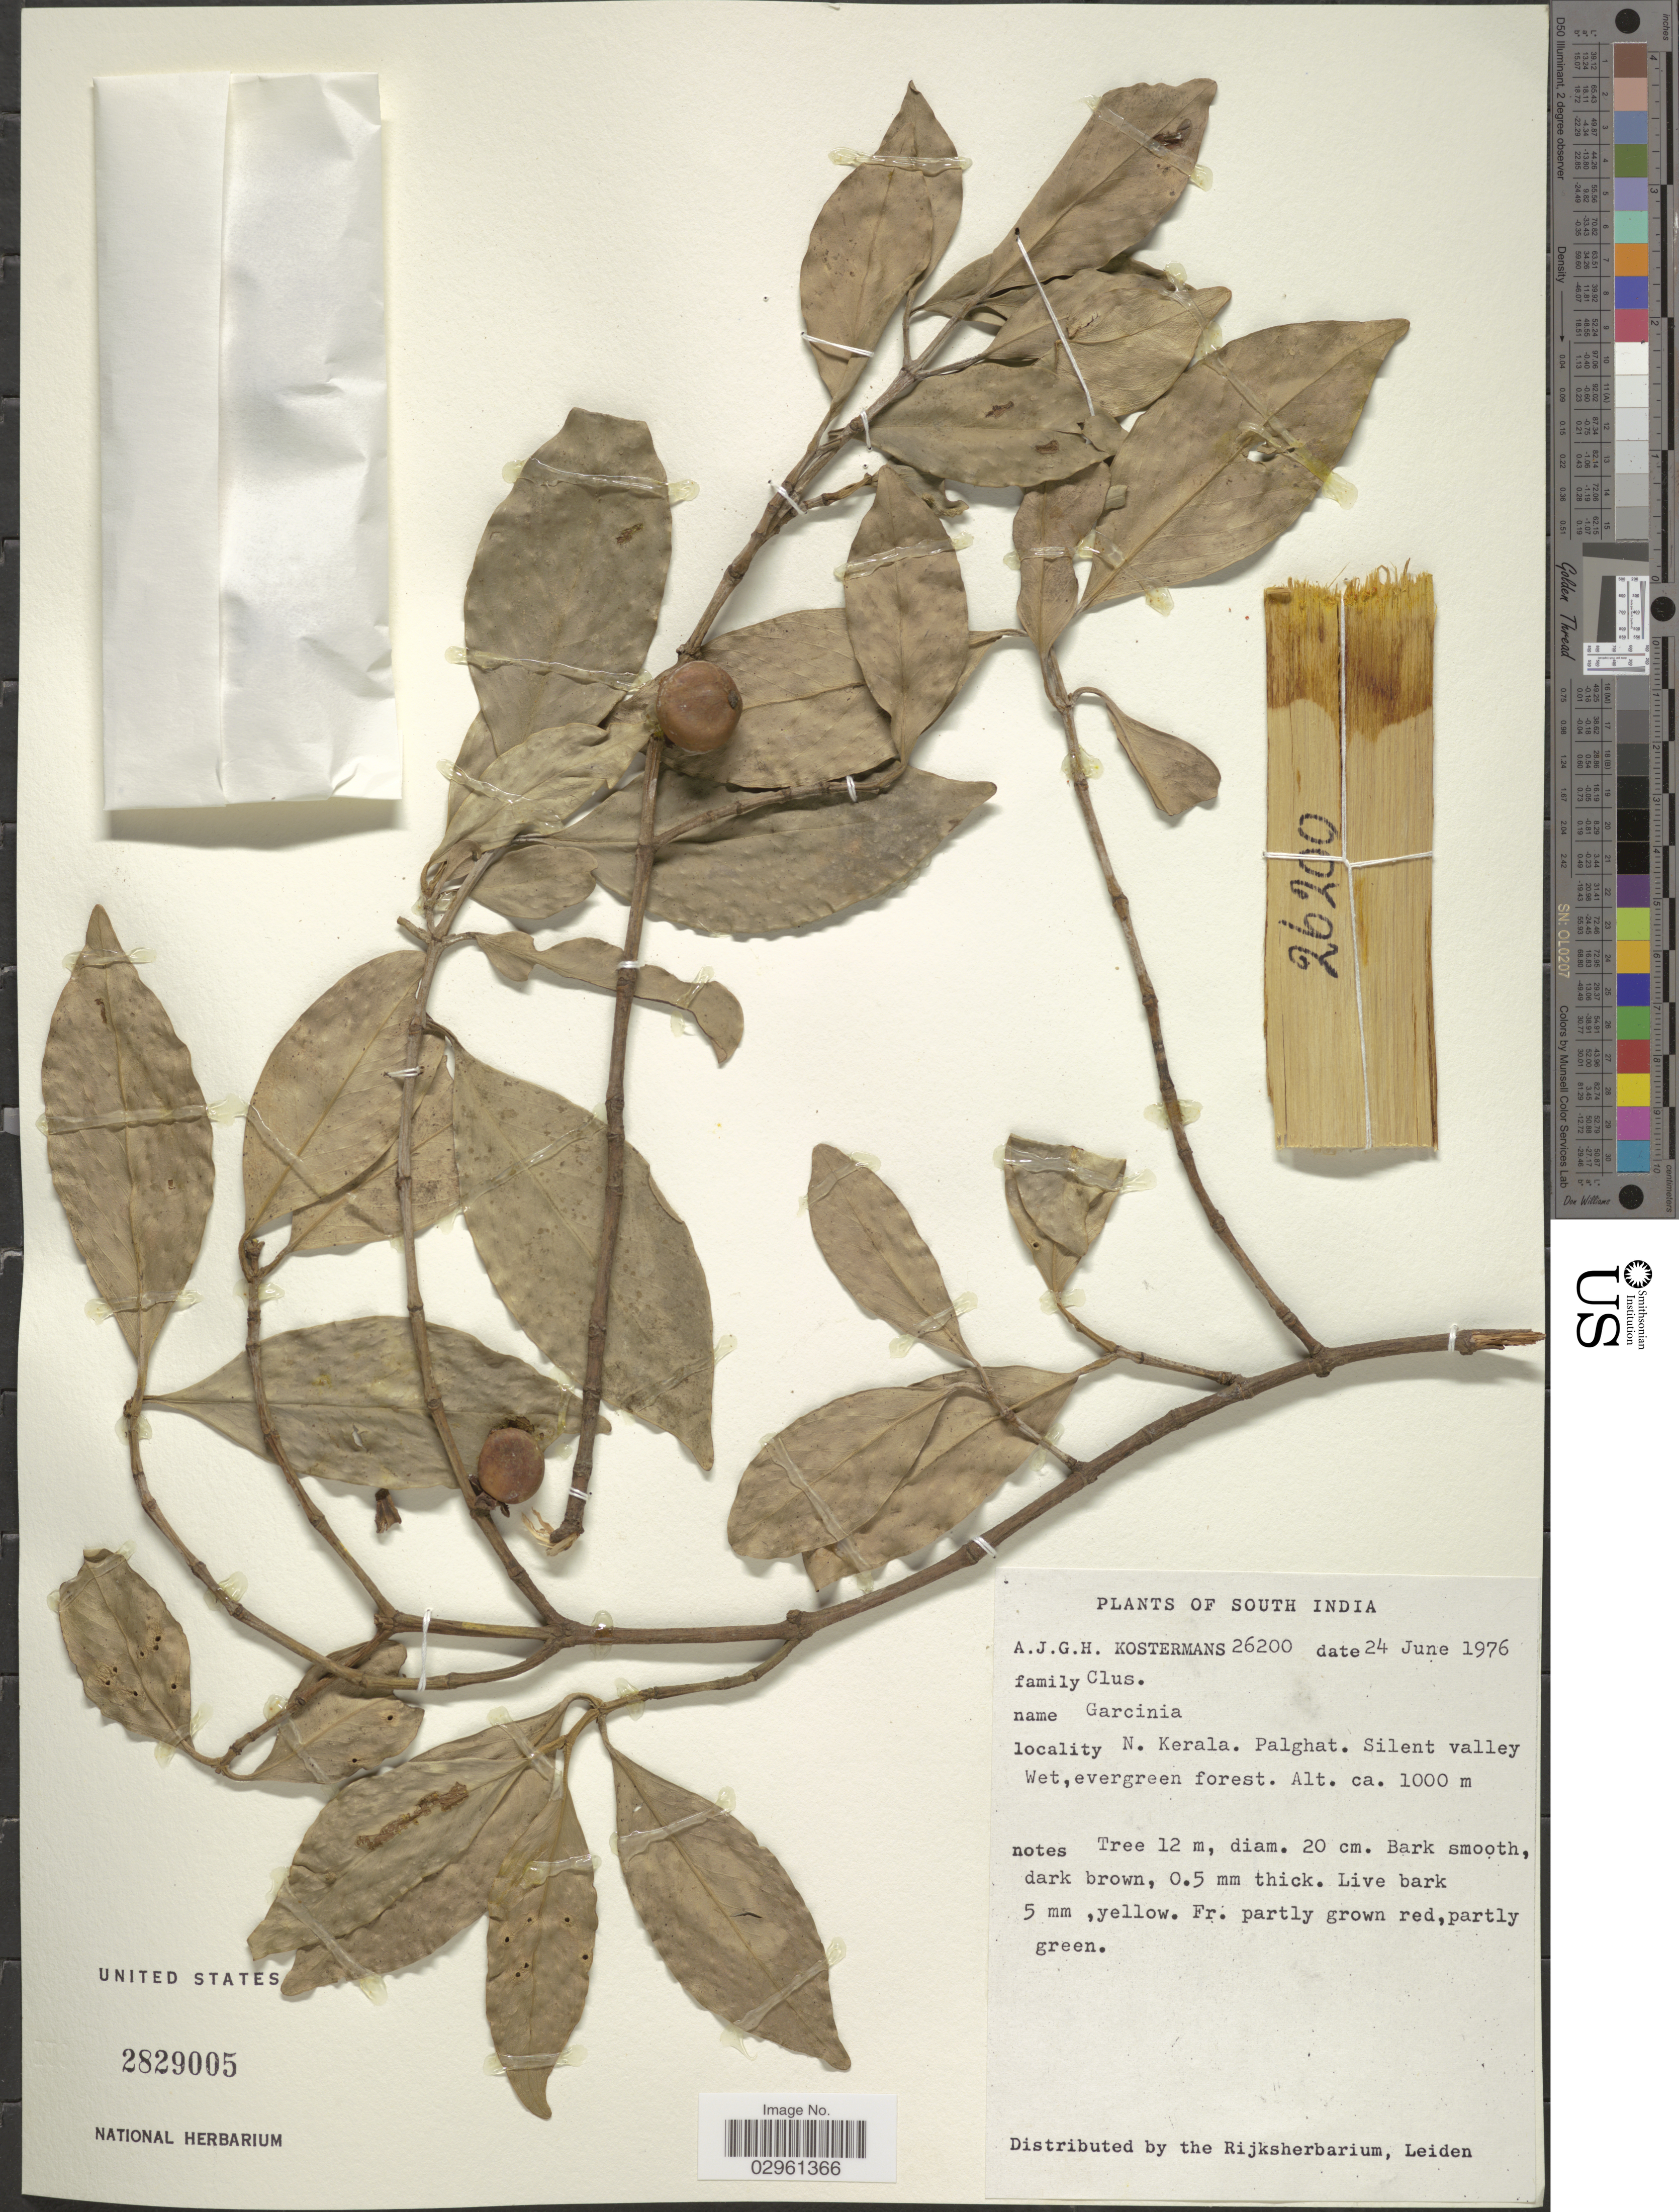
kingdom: Plantae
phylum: Tracheophyta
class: Magnoliopsida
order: Malpighiales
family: Clusiaceae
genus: Garcinia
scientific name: Garcinia sp.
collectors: A. J. G. Kostermans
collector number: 26200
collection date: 1976-06-24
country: India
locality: South India. N. Kerala. Palghat. Silent valley.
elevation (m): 1000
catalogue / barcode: US 2829005